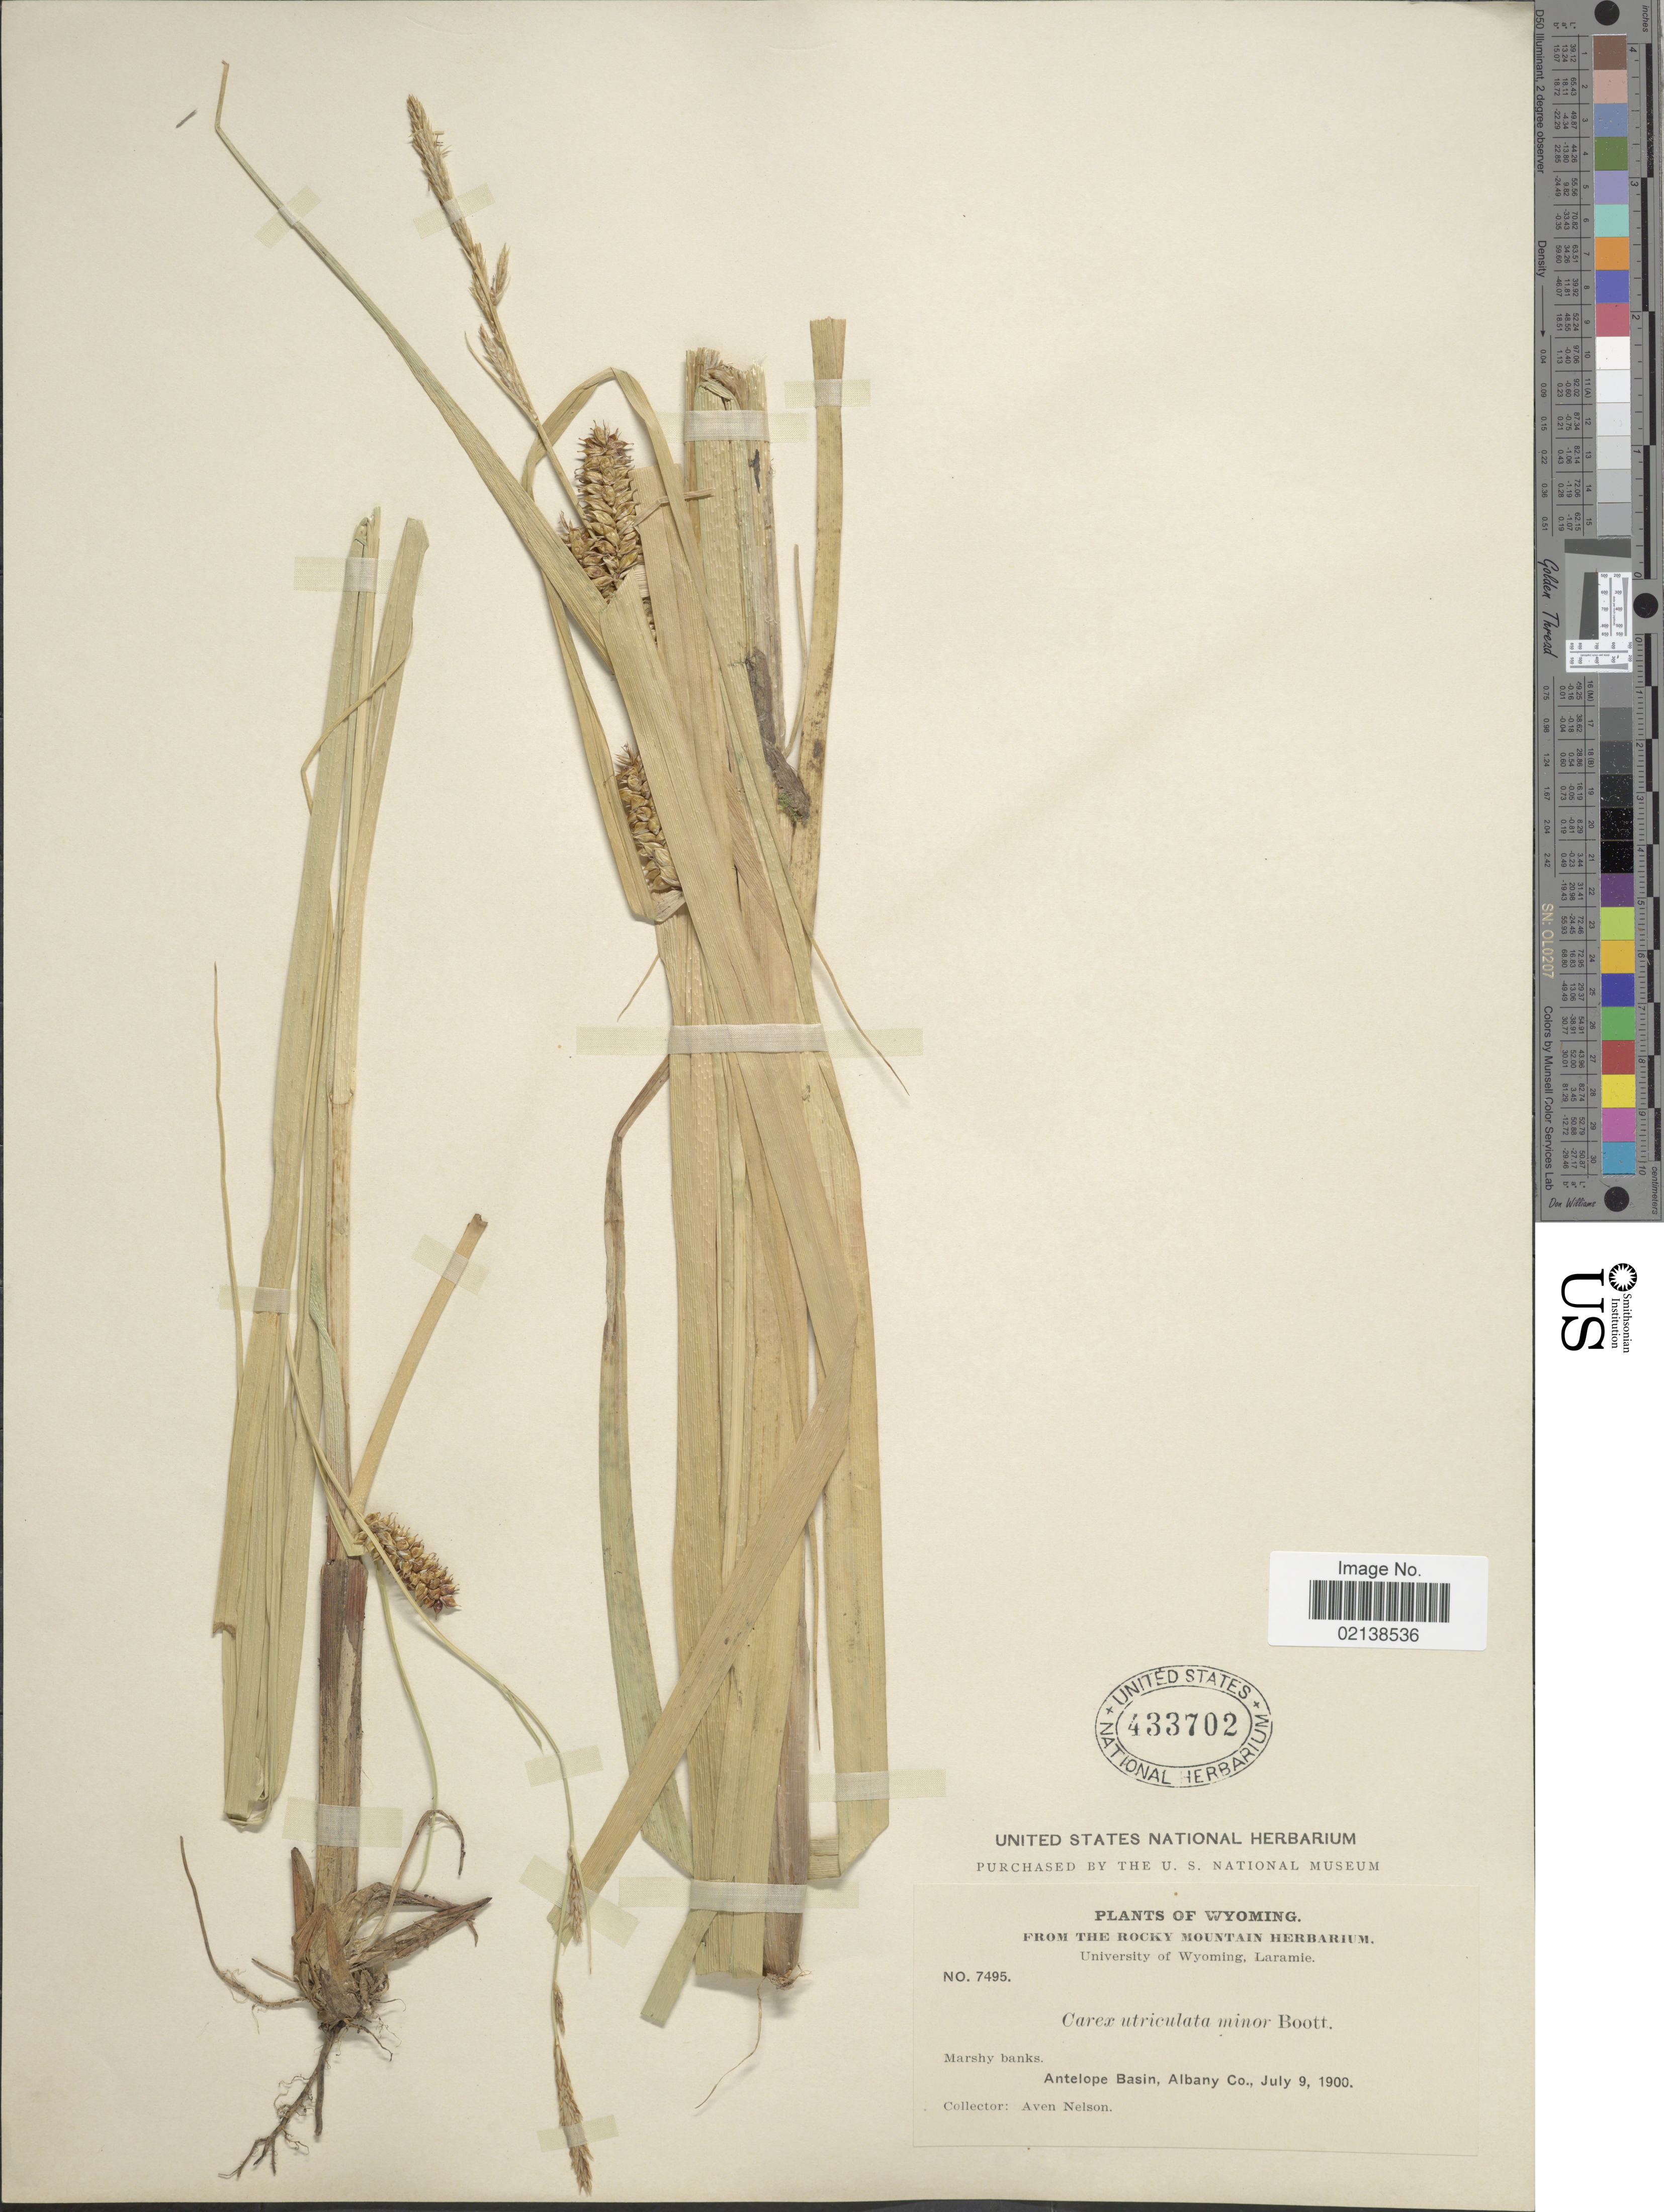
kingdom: Plantae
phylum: Tracheophyta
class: Liliopsida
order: Poales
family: Cyperaceae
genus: Carex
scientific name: Carex utriculata var. minor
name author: Boott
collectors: A. Nelson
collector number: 7495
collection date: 1900-07-09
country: United States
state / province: Wyoming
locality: Antelope Basin, Albany Co.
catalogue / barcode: US 433702